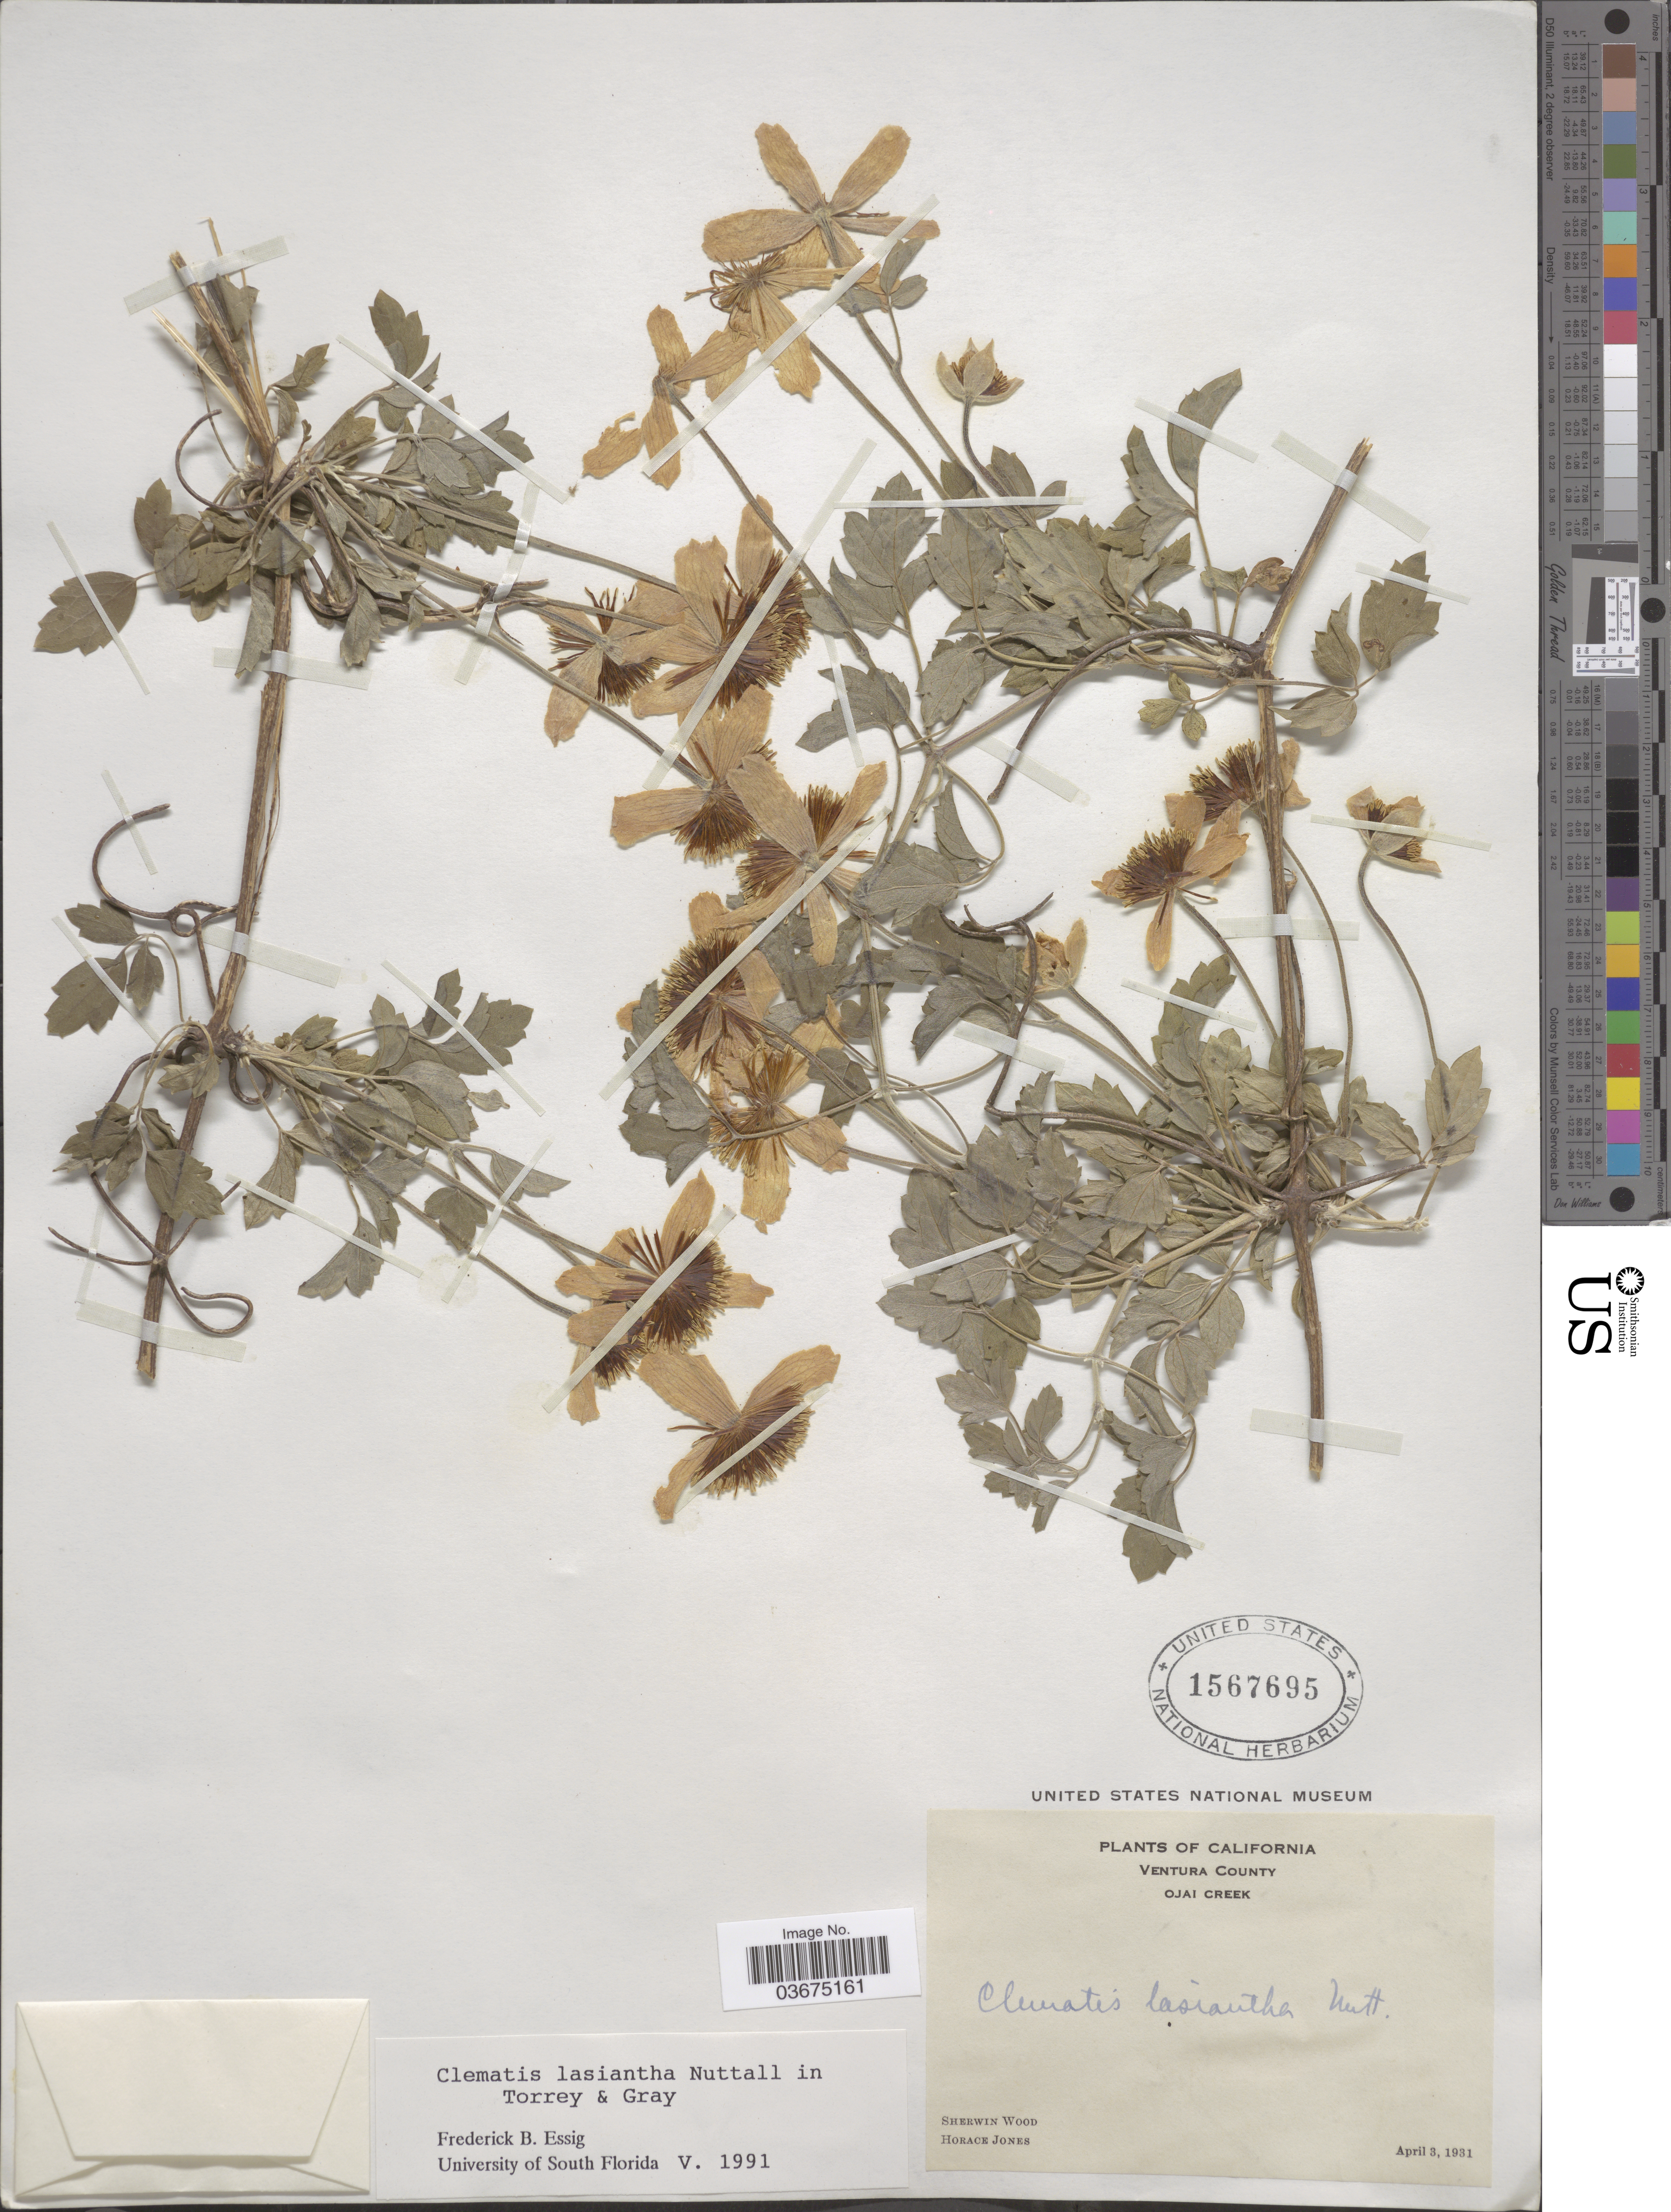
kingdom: Plantae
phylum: Tracheophyta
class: Magnoliopsida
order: Ranunculales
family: Ranunculaceae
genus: Clematis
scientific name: Clematis lasiantha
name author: Nutt.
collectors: S. Wood & H. Jones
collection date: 1931-04-03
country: United States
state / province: California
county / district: Ventura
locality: Ventura County, Ojai Creek.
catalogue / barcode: US 1567695